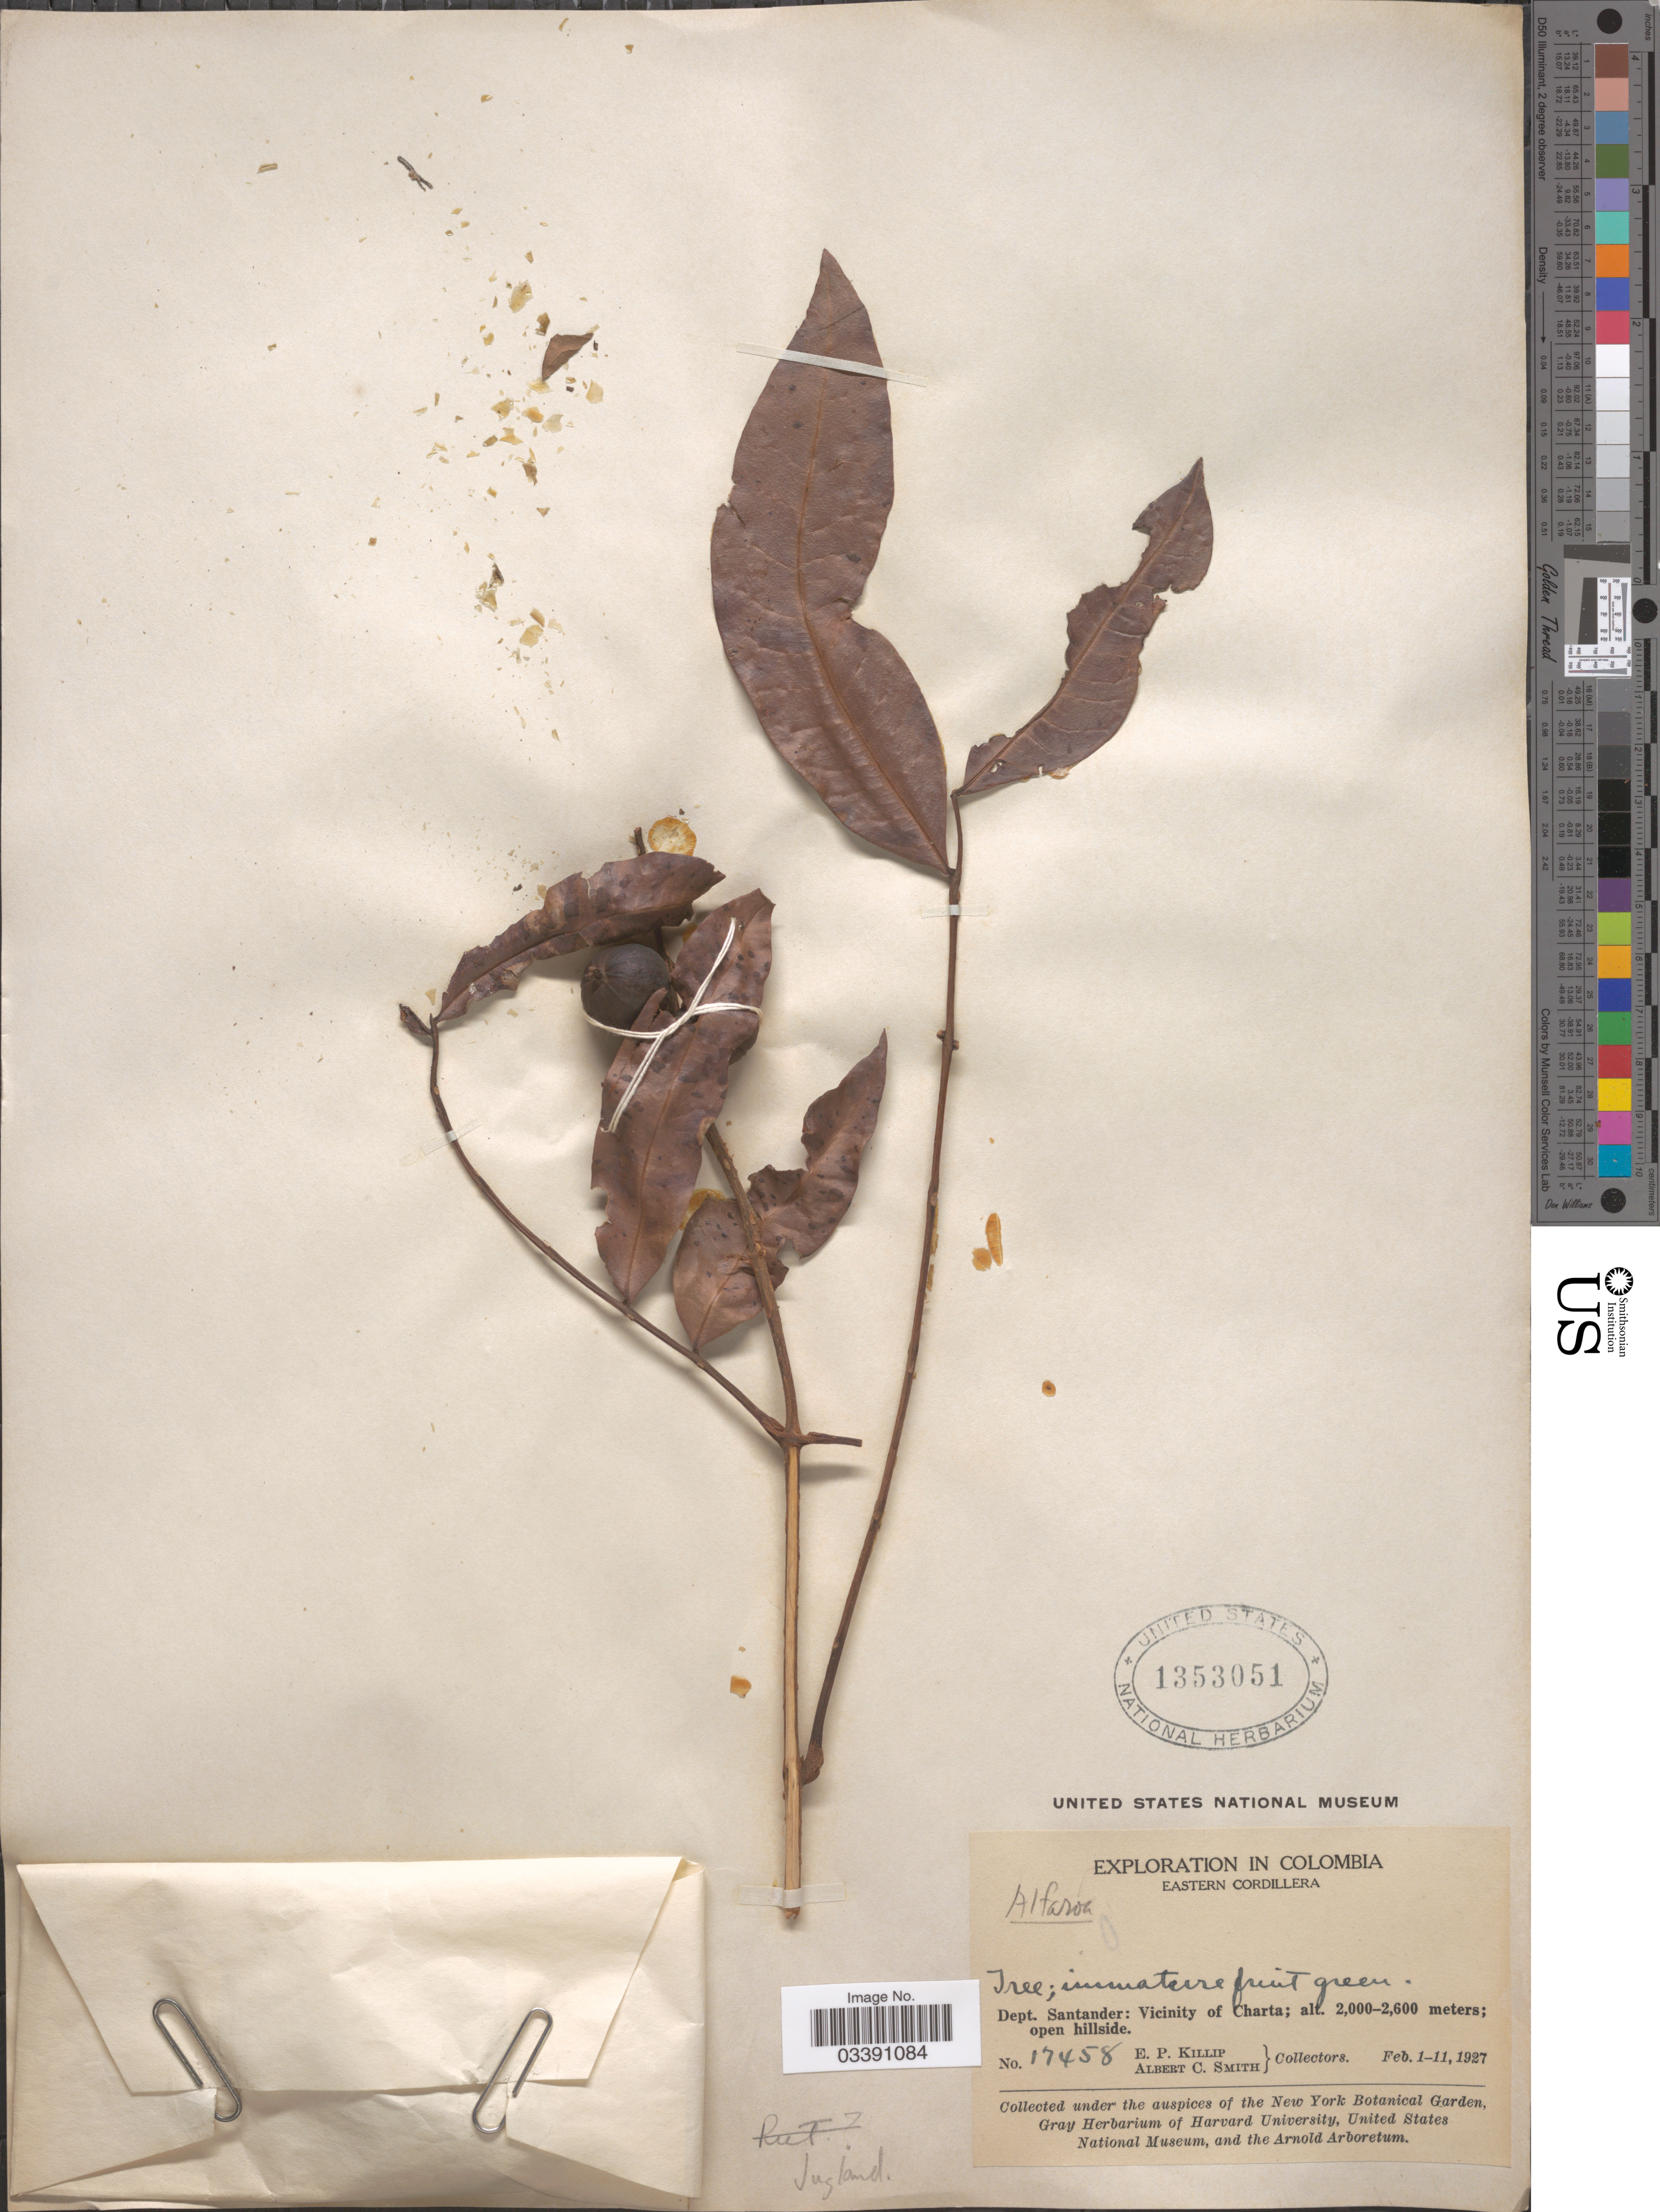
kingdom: Plantae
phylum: Tracheophyta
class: Magnoliopsida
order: Fagales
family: Juglandaceae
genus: Alfaroa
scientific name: Alfaroa sp.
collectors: E. P. Killip & A. C. Smith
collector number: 17458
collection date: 1927-02-01/1927-02-11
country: Colombia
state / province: Santander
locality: Eastern Cordillera. Dept. Santander: Vicinity of Charta.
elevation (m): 2000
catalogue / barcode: US 1353051